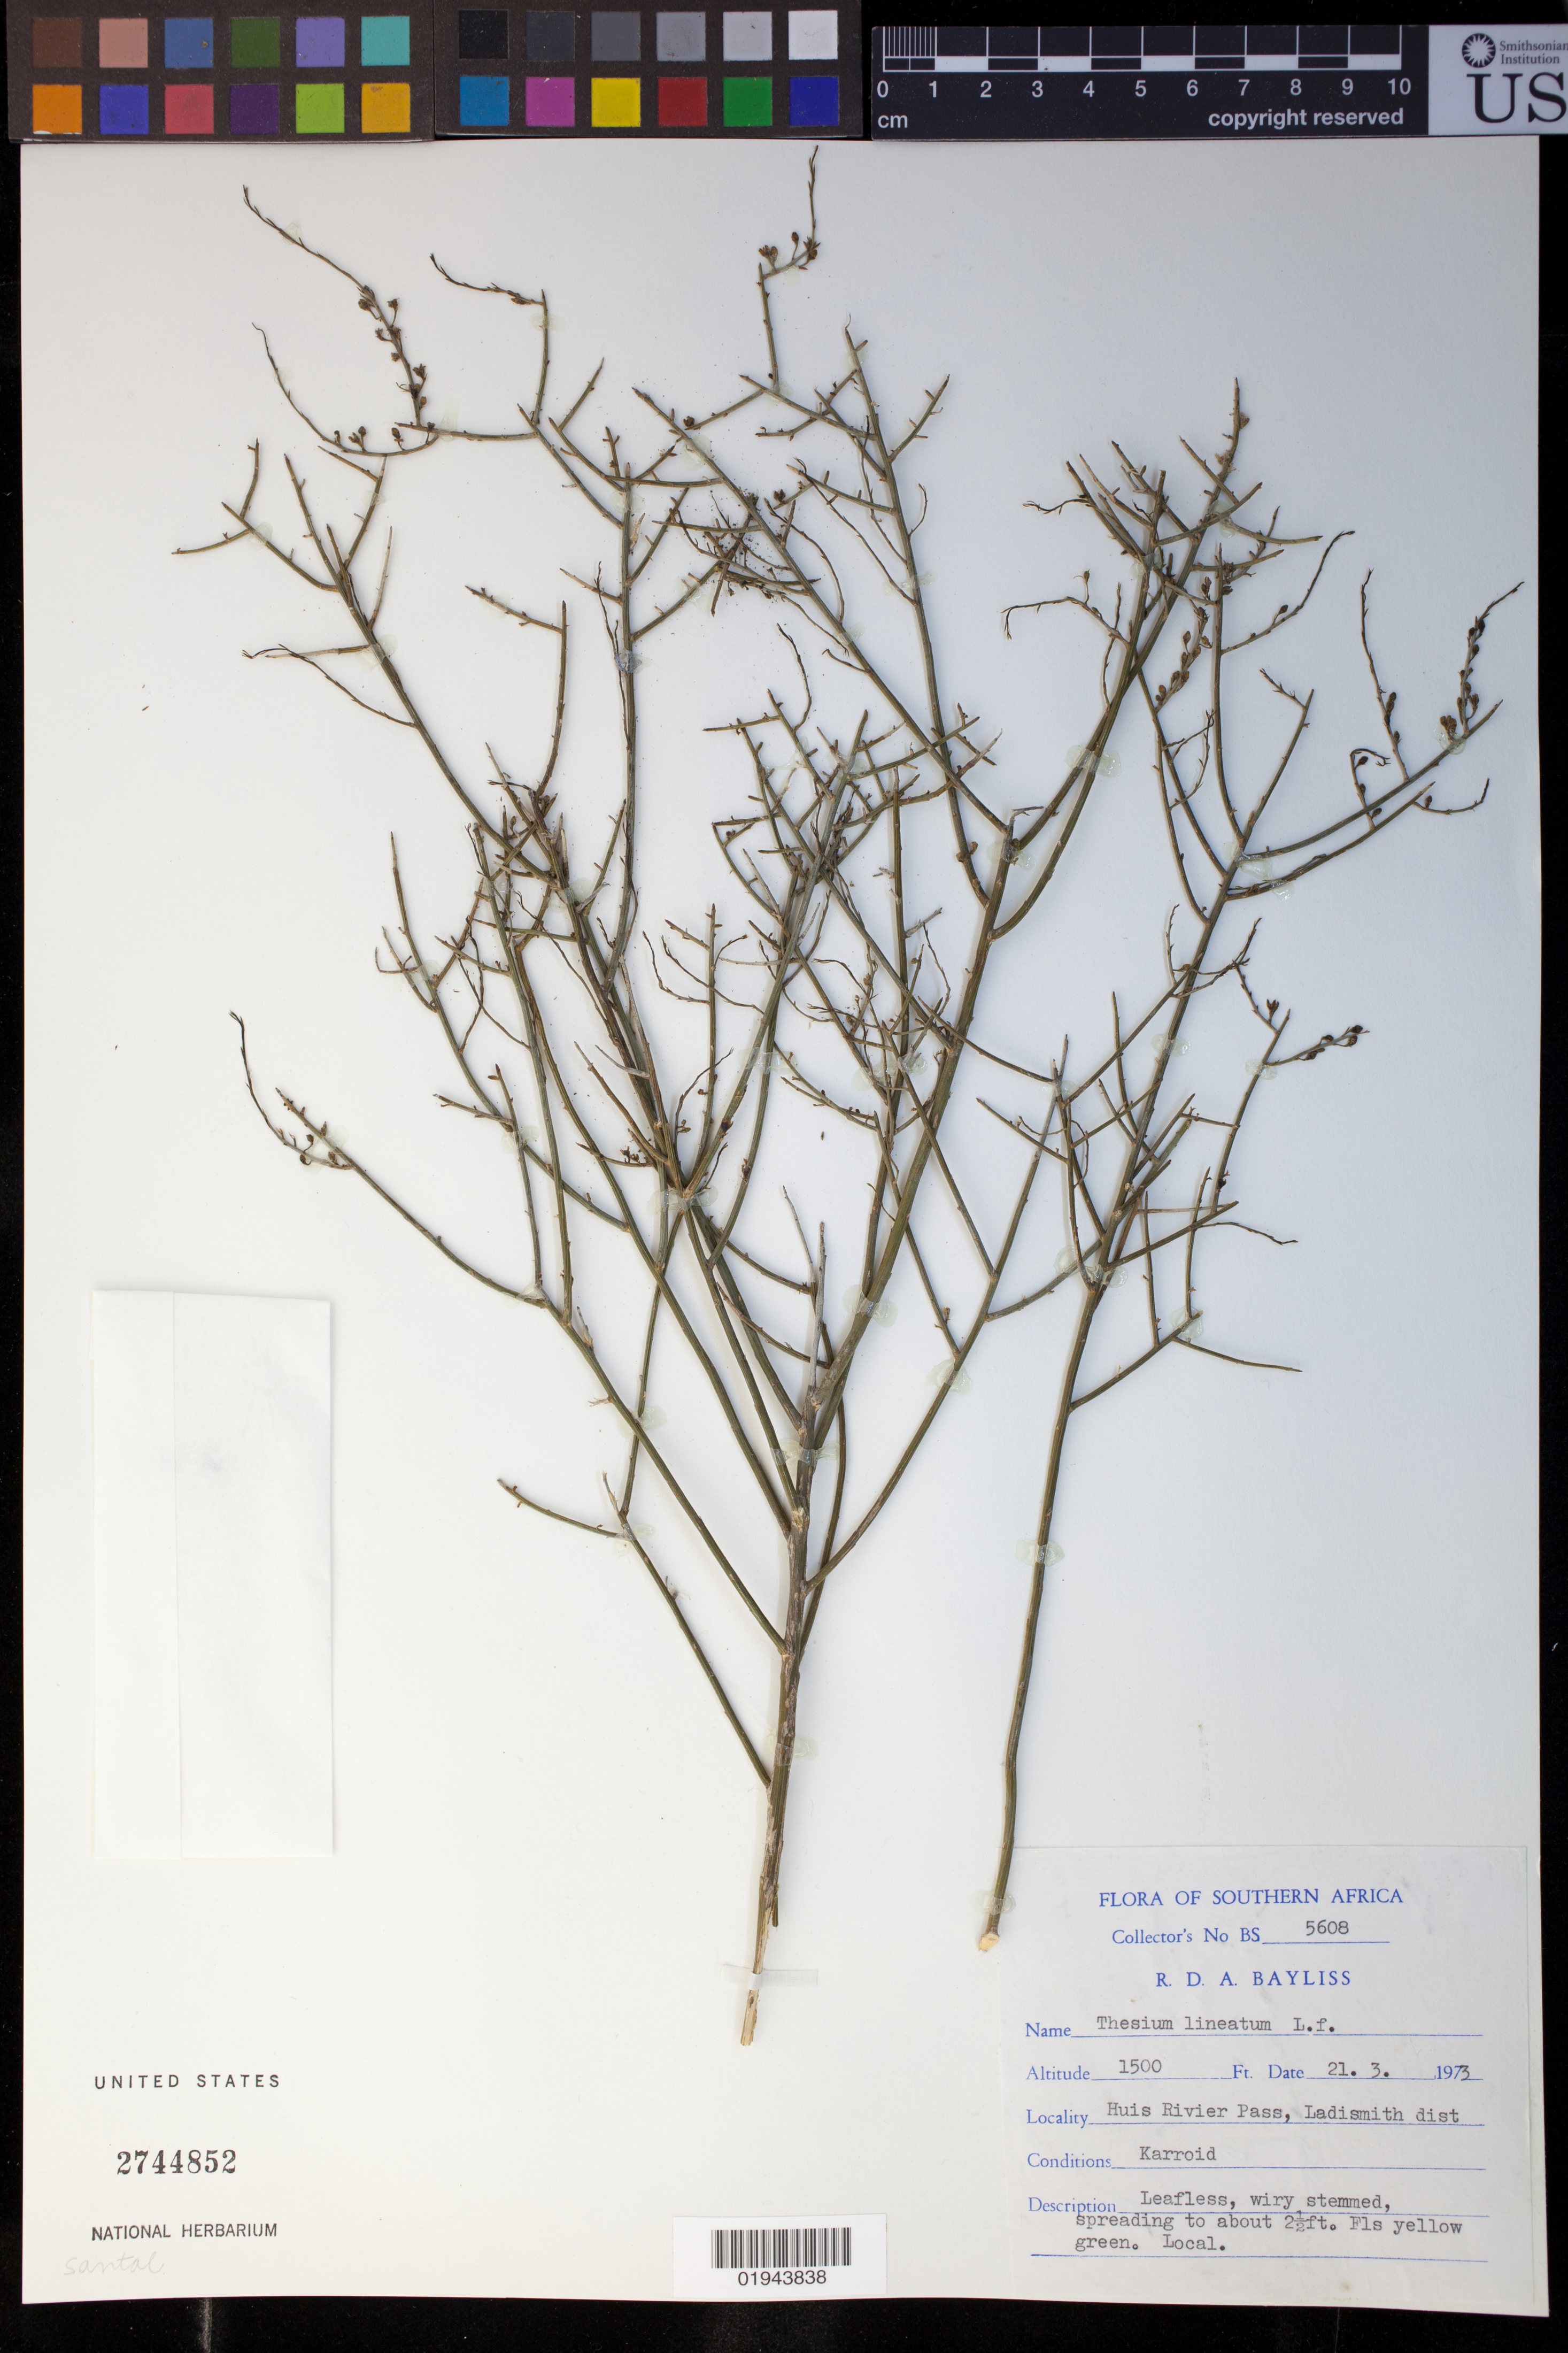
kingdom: Plantae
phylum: Tracheophyta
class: Magnoliopsida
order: Santalales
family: Thesiaceae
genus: Lacomucinaea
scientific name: Lacomucinaea lineata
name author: (L. f.) Nickrent & M.A. García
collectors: R. Bayliss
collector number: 5608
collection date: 1973-03-21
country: South Africa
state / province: Western Cape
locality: Huis Rivier Pass, Ladismith dist.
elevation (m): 457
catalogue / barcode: US 2744852